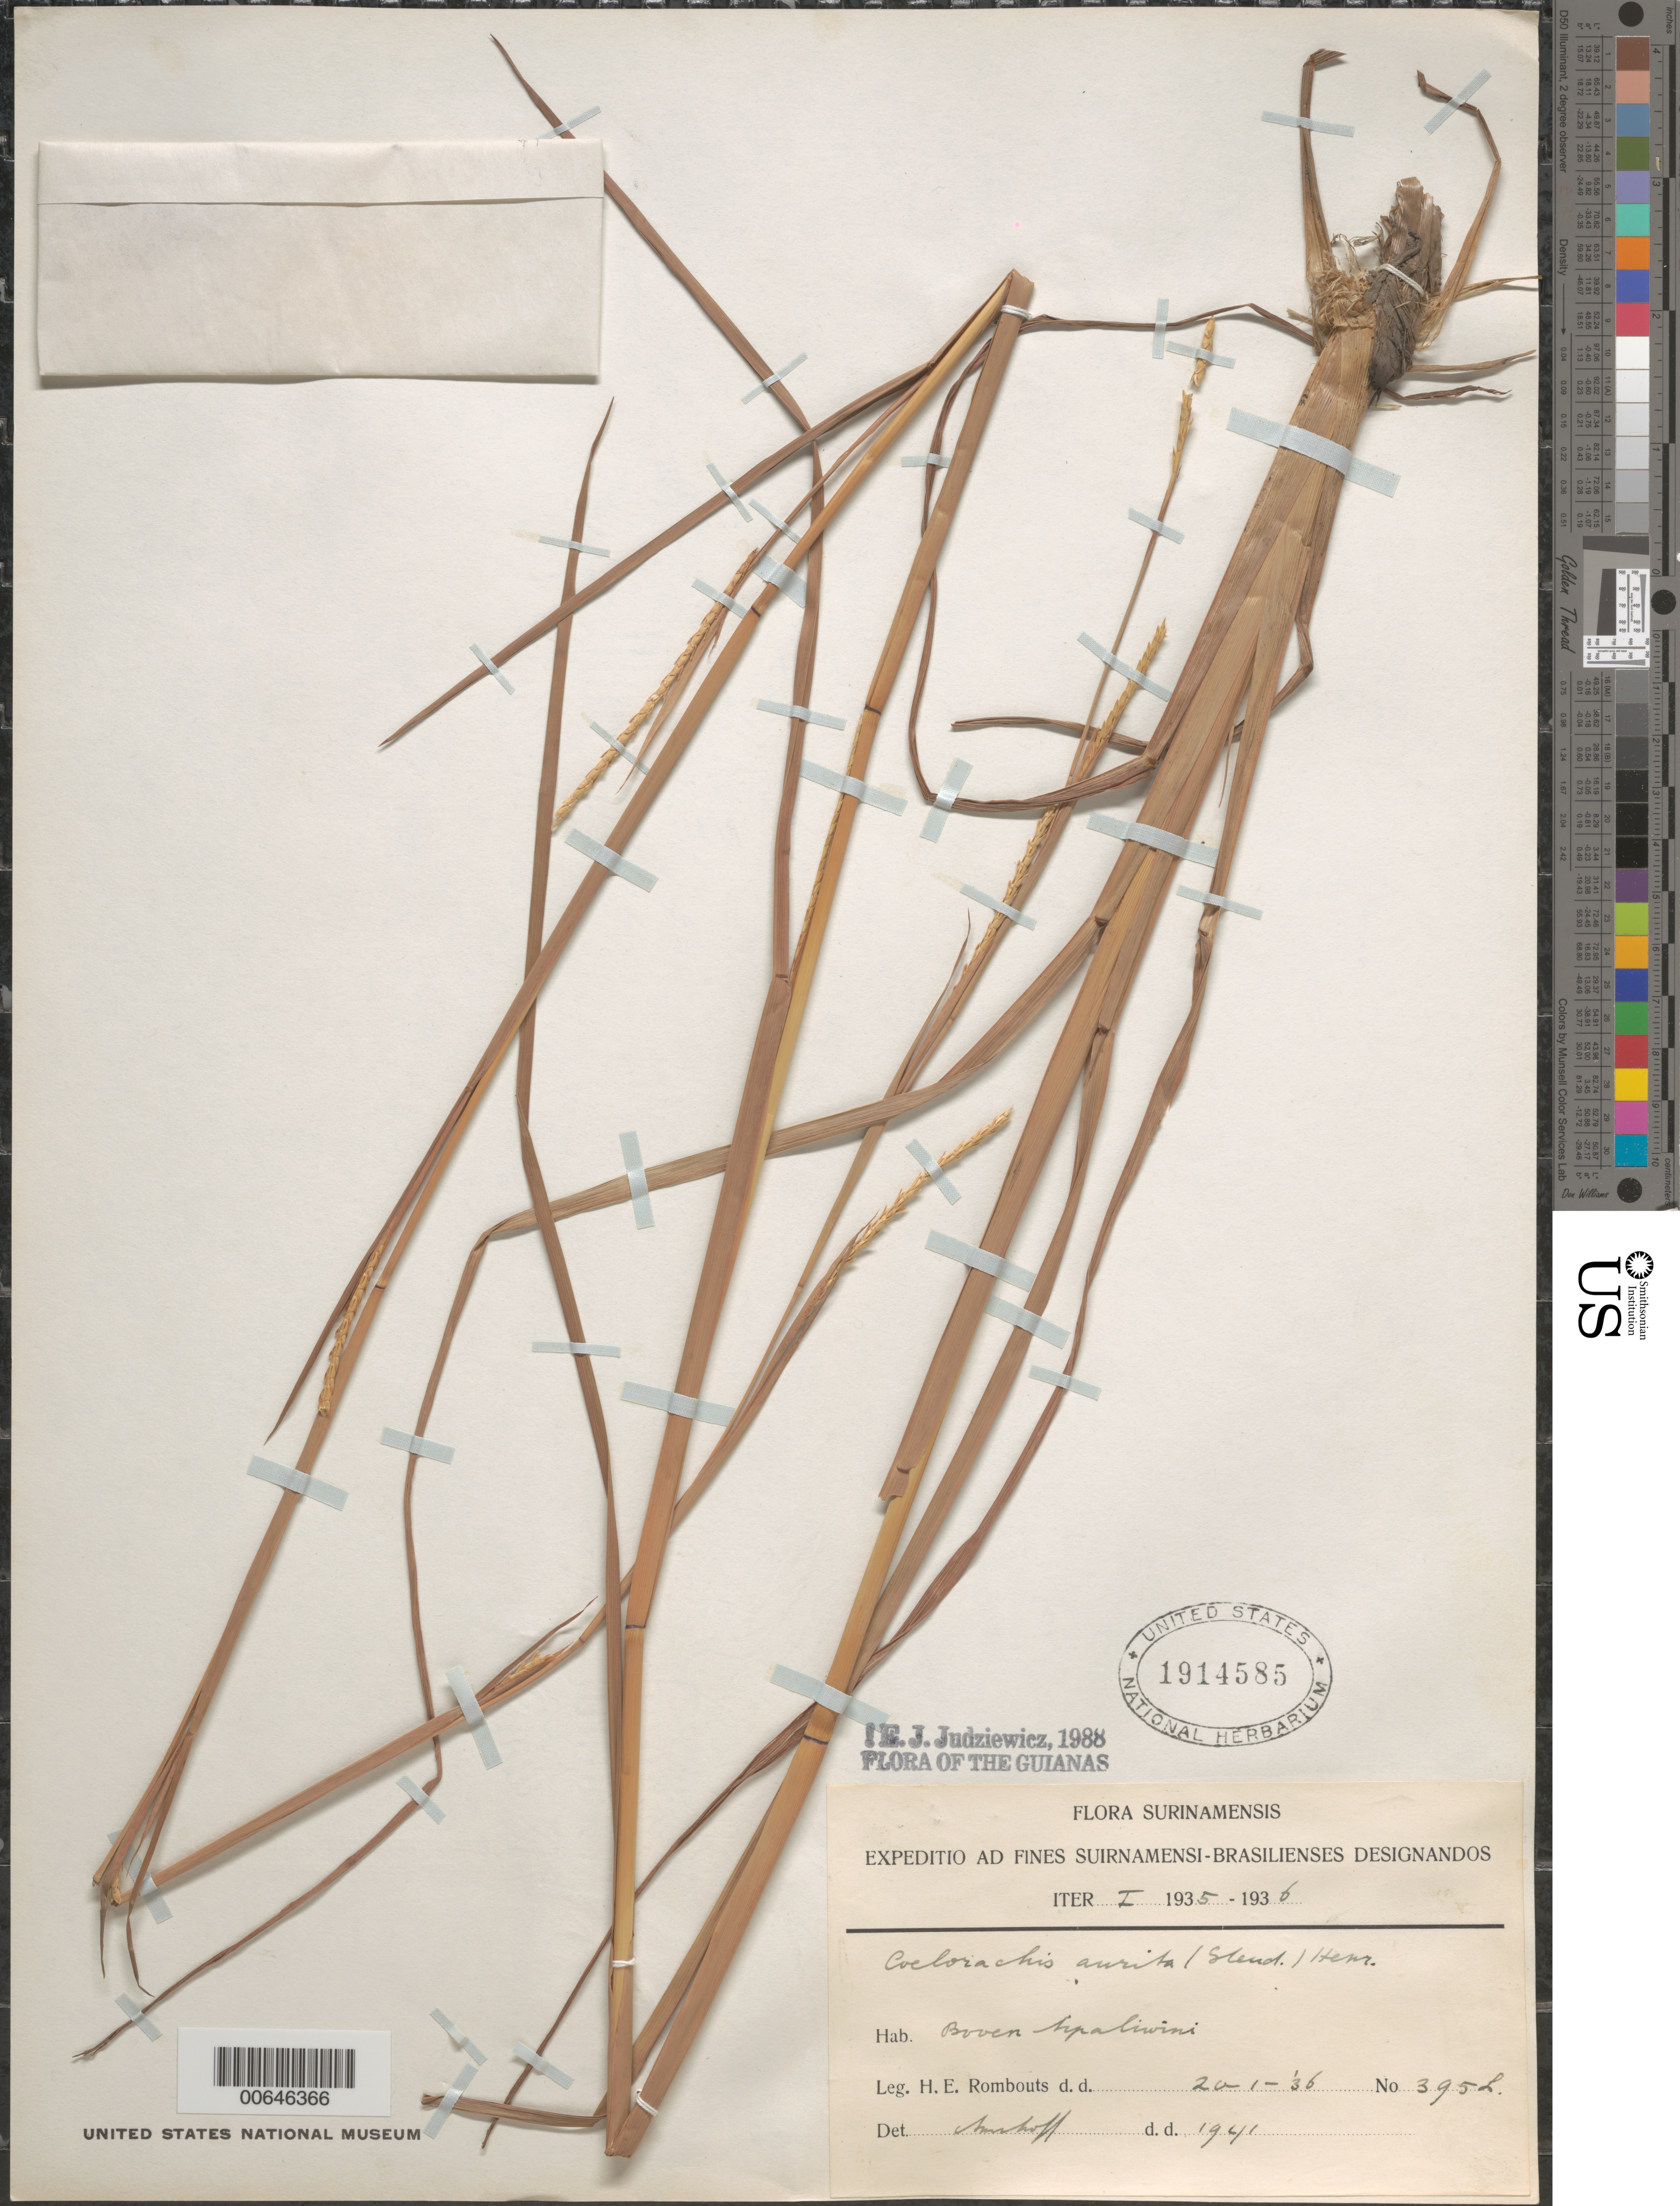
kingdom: Plantae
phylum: Tracheophyta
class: Liliopsida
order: Poales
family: Poaceae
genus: Mnesithea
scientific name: Mnesithea aurita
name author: (Steud.) de Koning & Sosef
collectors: H. Rombouts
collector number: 395 L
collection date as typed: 20-Jan-36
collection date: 1936-01-20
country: Suriname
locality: Upper Sipaliwini R.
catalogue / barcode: US 1914585